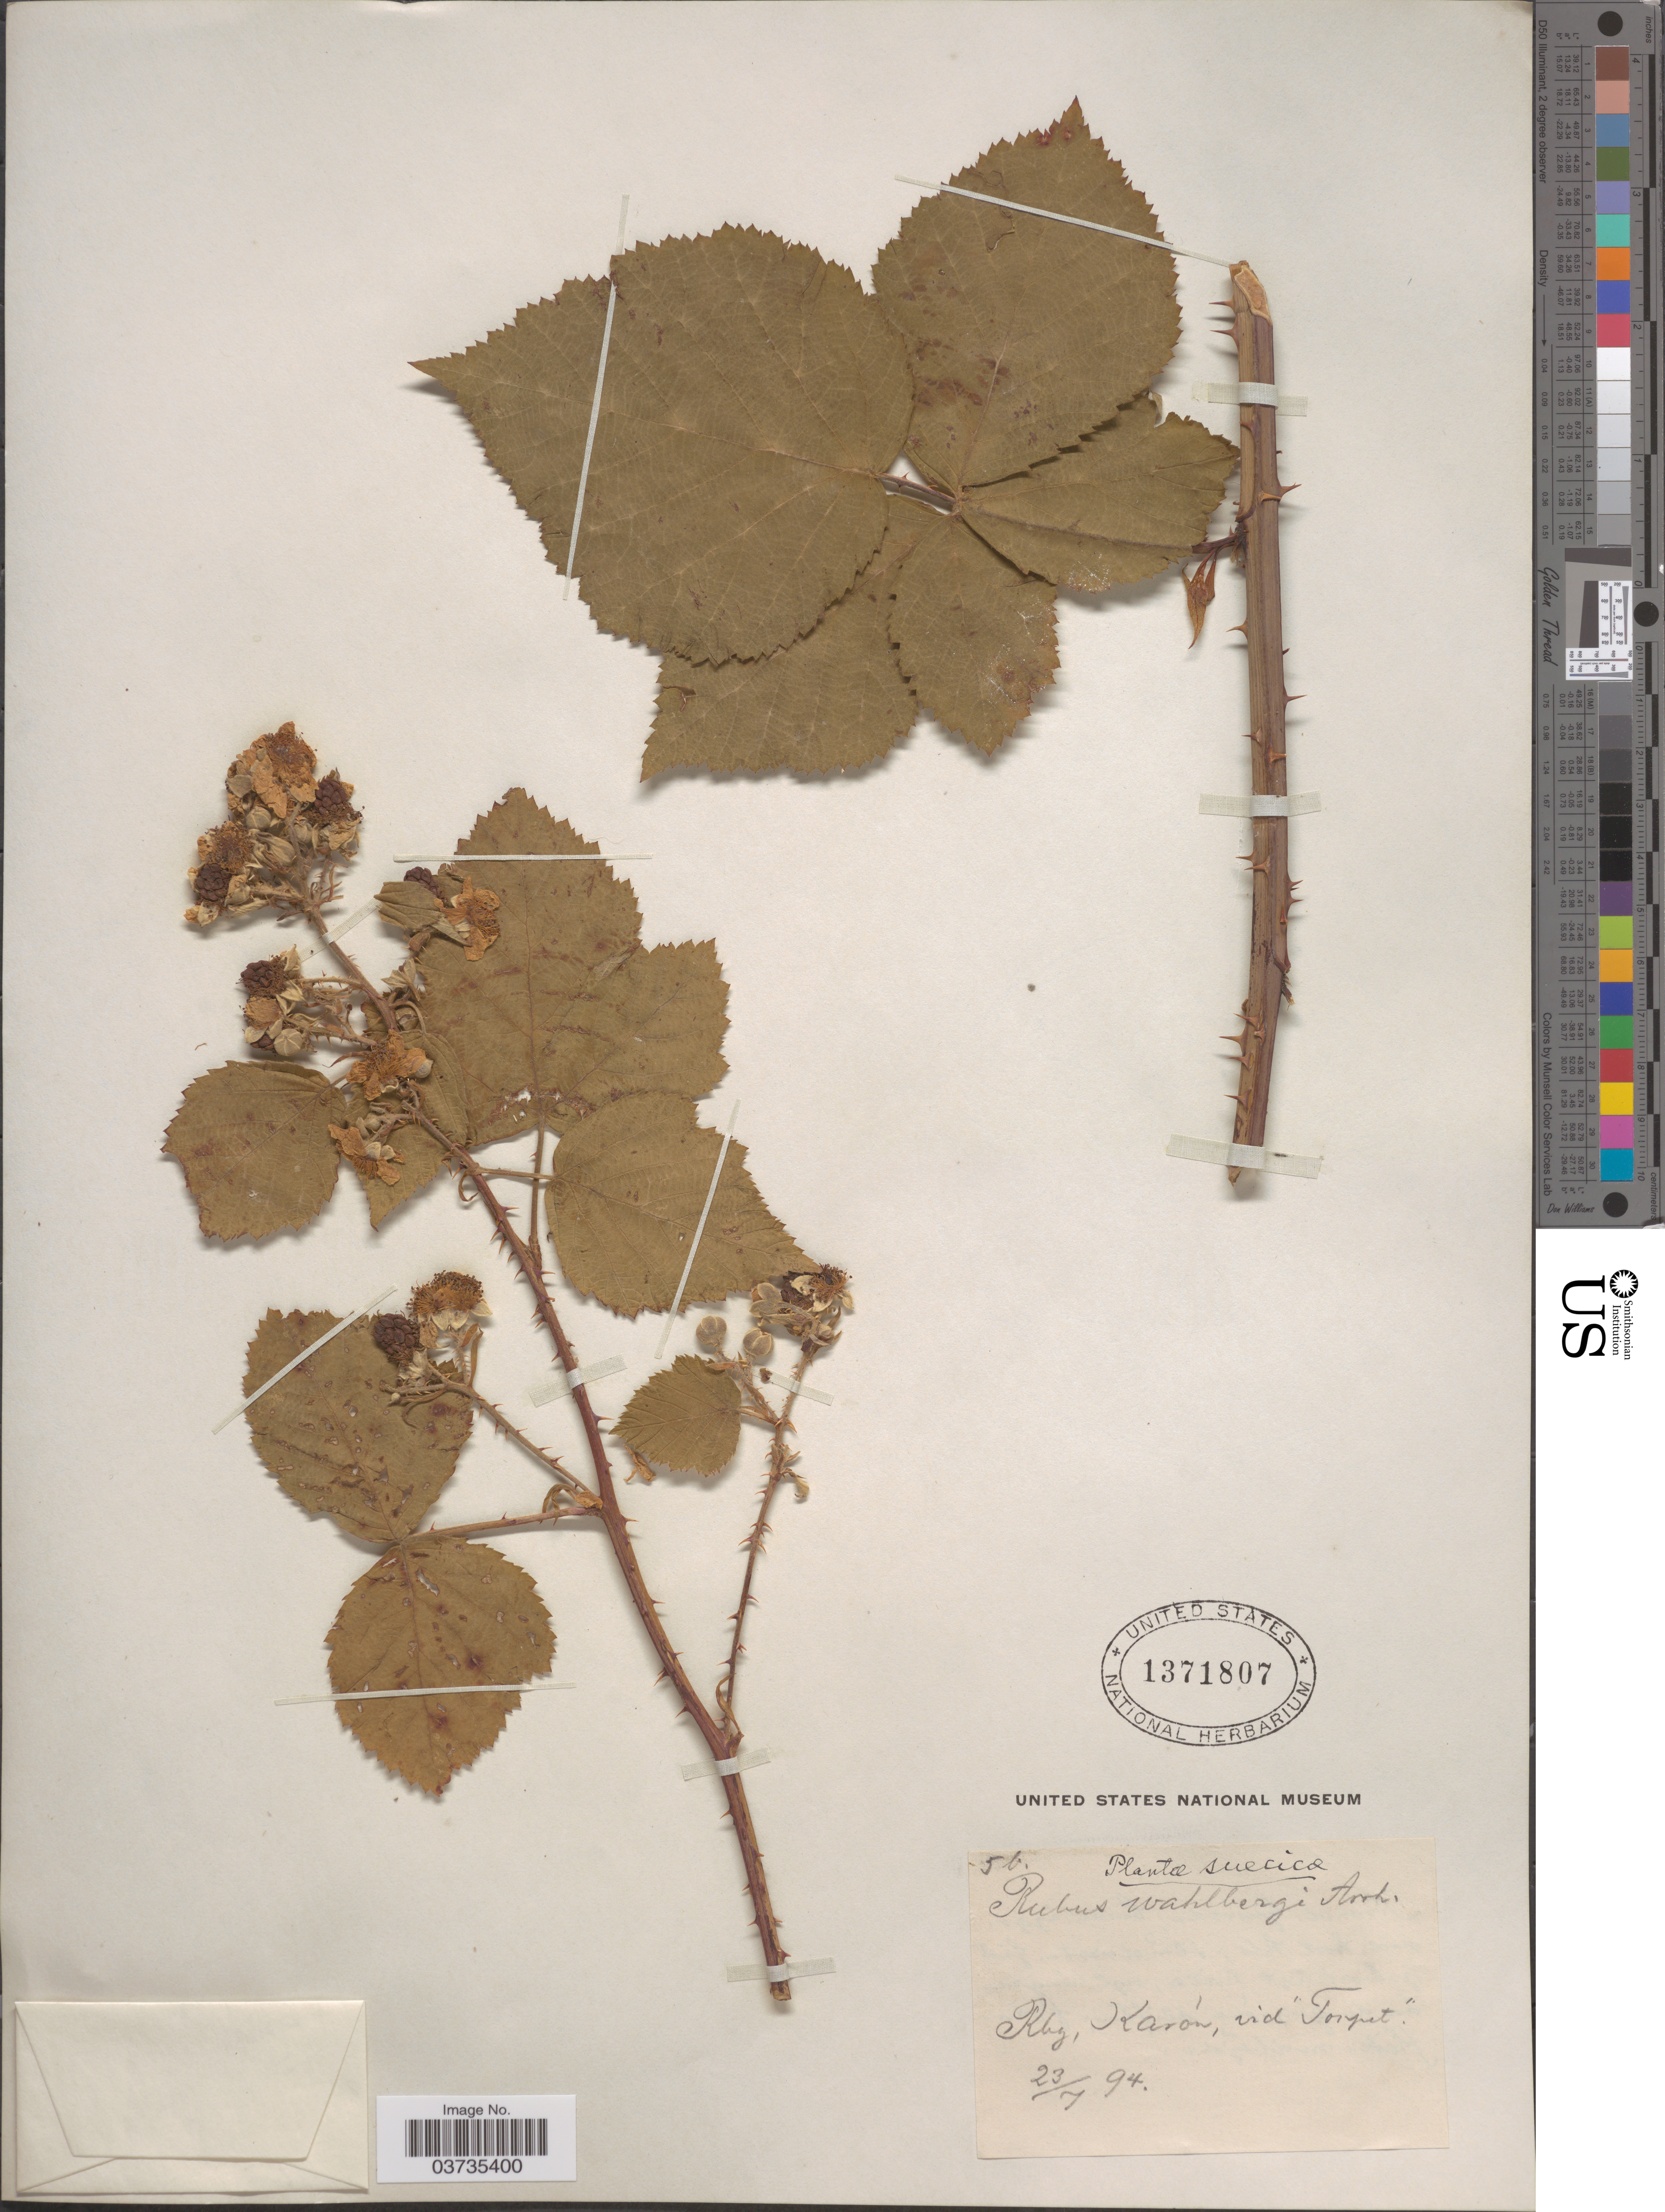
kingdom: Plantae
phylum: Tracheophyta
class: Magnoliopsida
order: Rosales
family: Rosaceae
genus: Rubus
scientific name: Rubus wahlbergii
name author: Arrh.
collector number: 5b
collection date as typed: Transcribed d/m/y: 23/7/94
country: Sweden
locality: Suecicæ. Rbg, Karon vid "Torpet".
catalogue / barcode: US 1371807